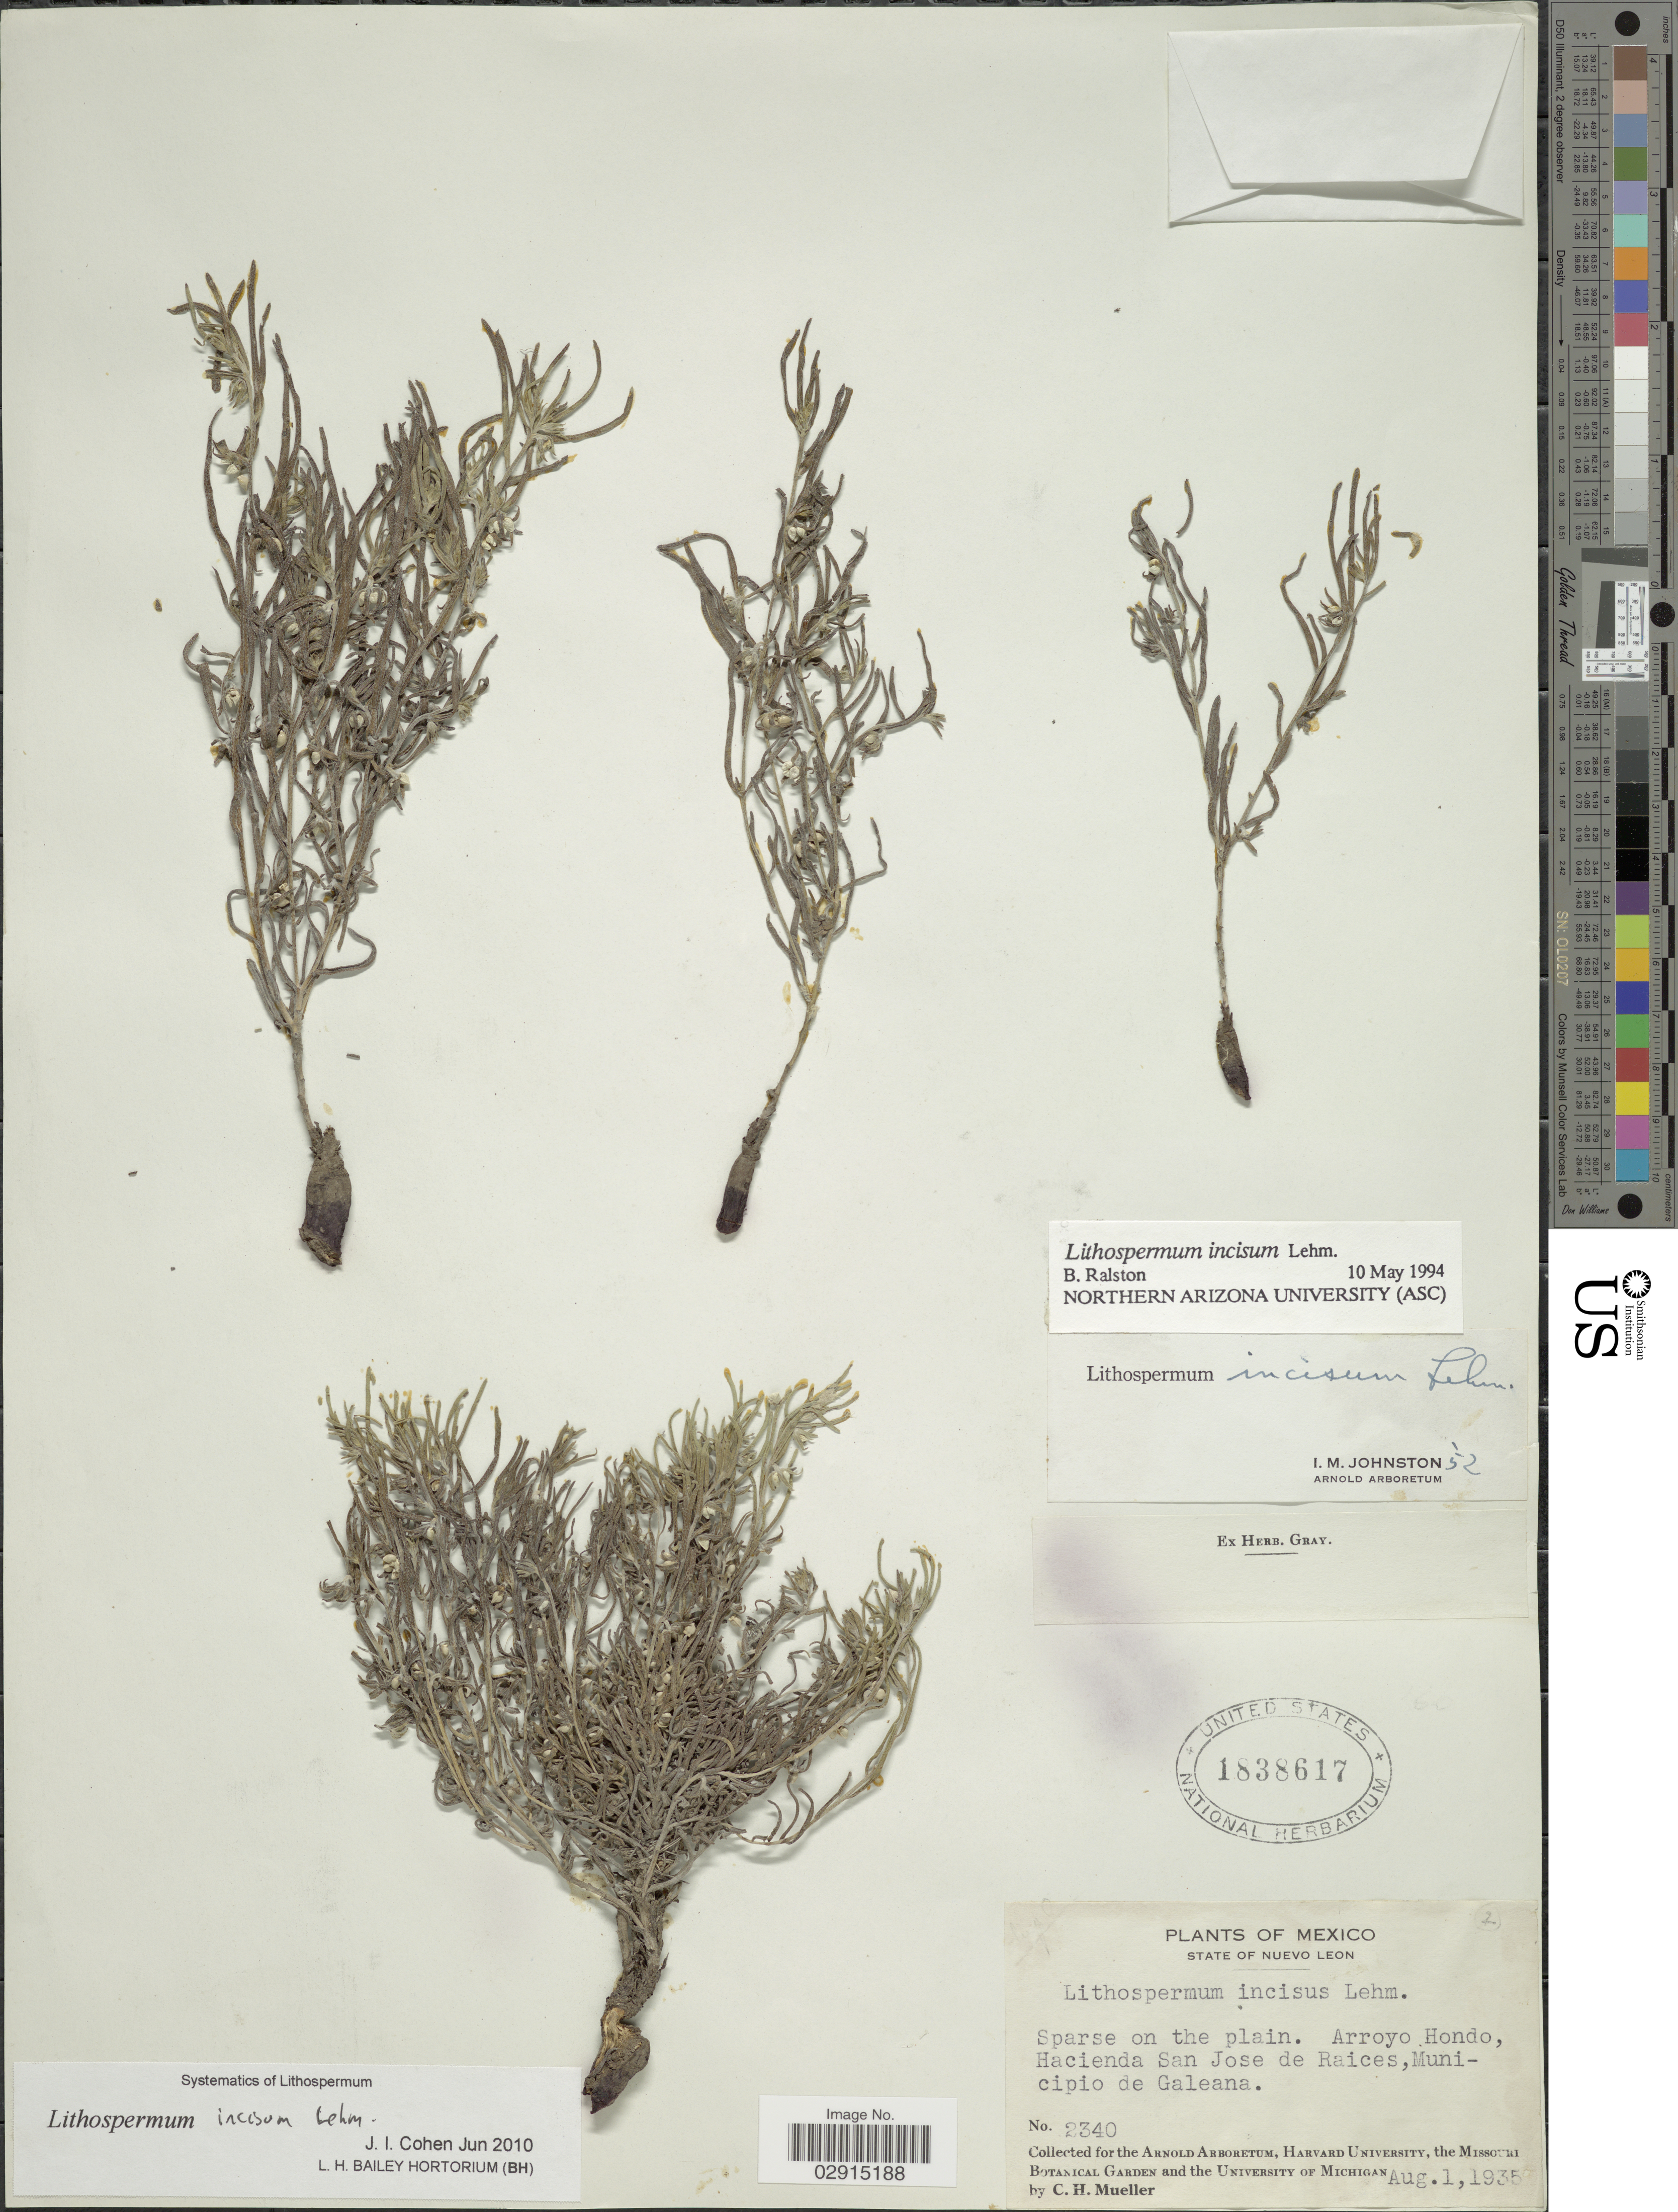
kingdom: Plantae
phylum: Tracheophyta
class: Magnoliopsida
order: Boraginales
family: Boraginaceae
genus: Lithospermum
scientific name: Lithospermum incisum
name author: Lehm.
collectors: C. H. Mueller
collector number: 2340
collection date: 1935-08-01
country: Mexico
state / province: Nuevo León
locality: Arroyo Hondo, Hacienda San Jose de Raices, Municipio de Galeana.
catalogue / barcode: US 1838617